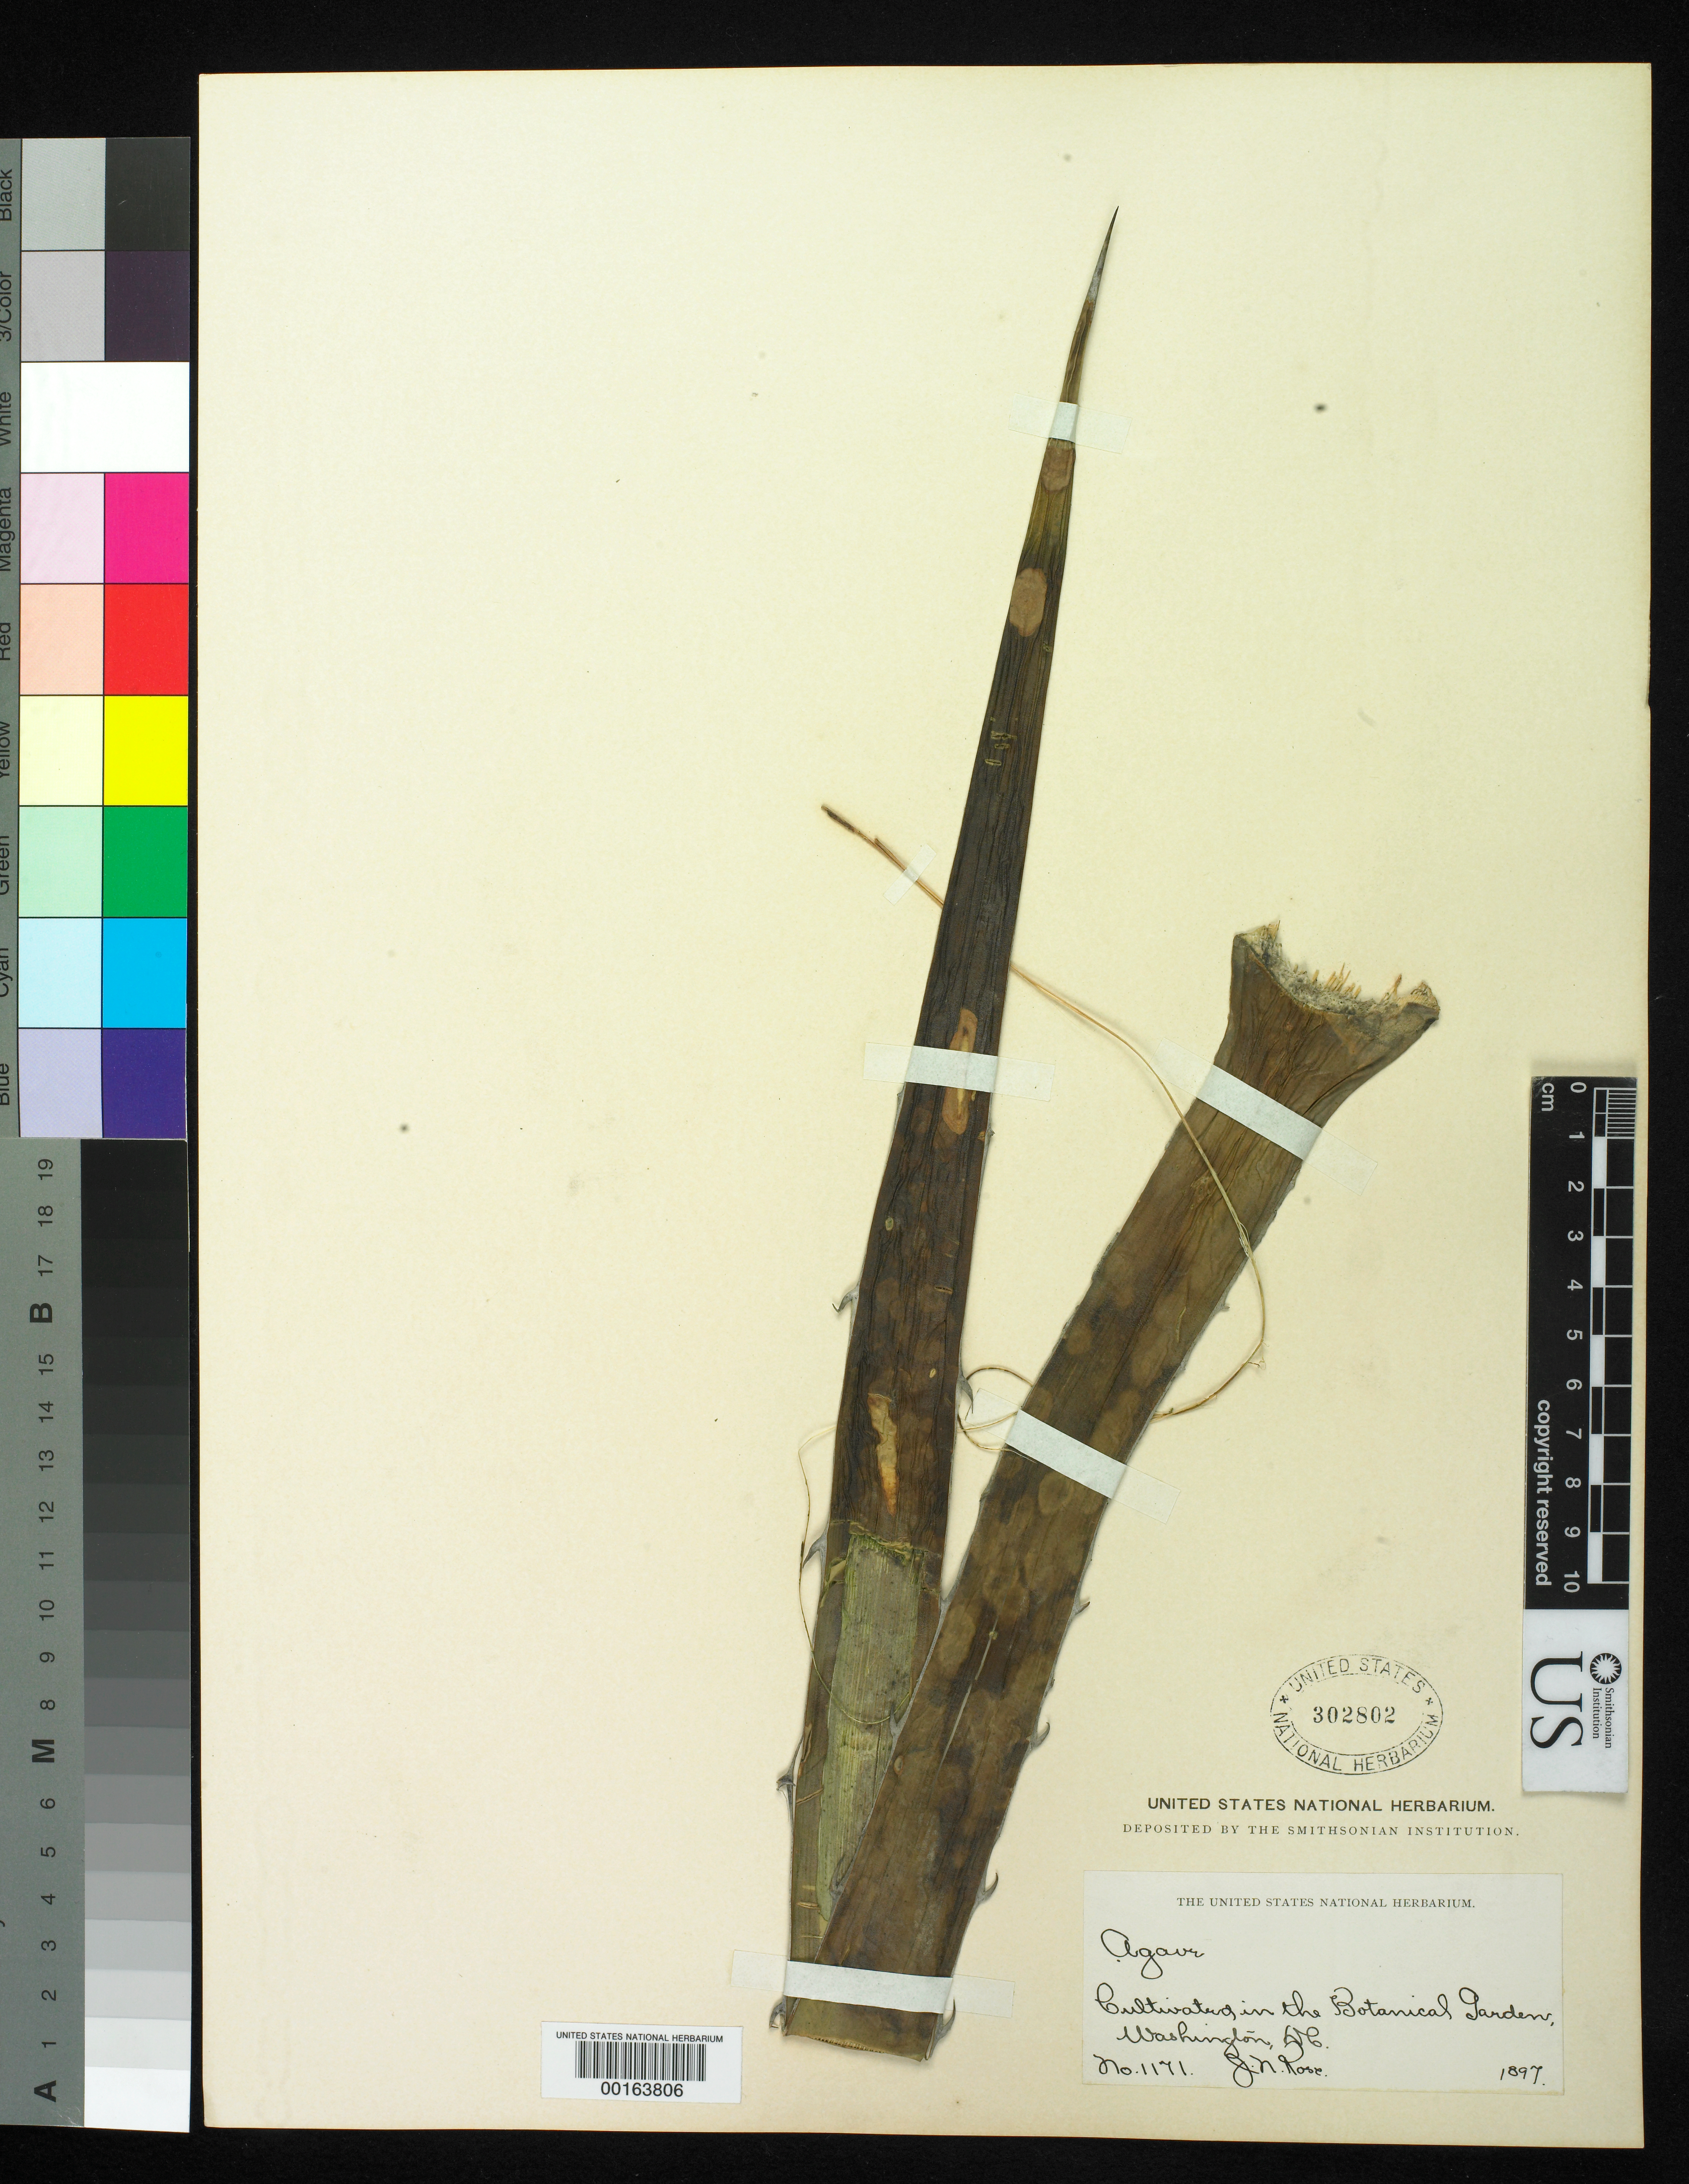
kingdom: Plantae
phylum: Tracheophyta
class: Liliopsida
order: Asparagales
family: Asparagaceae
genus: Agave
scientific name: Agave sp.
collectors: J. N. Rose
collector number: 1171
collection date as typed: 1897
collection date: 1897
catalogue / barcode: US 302802